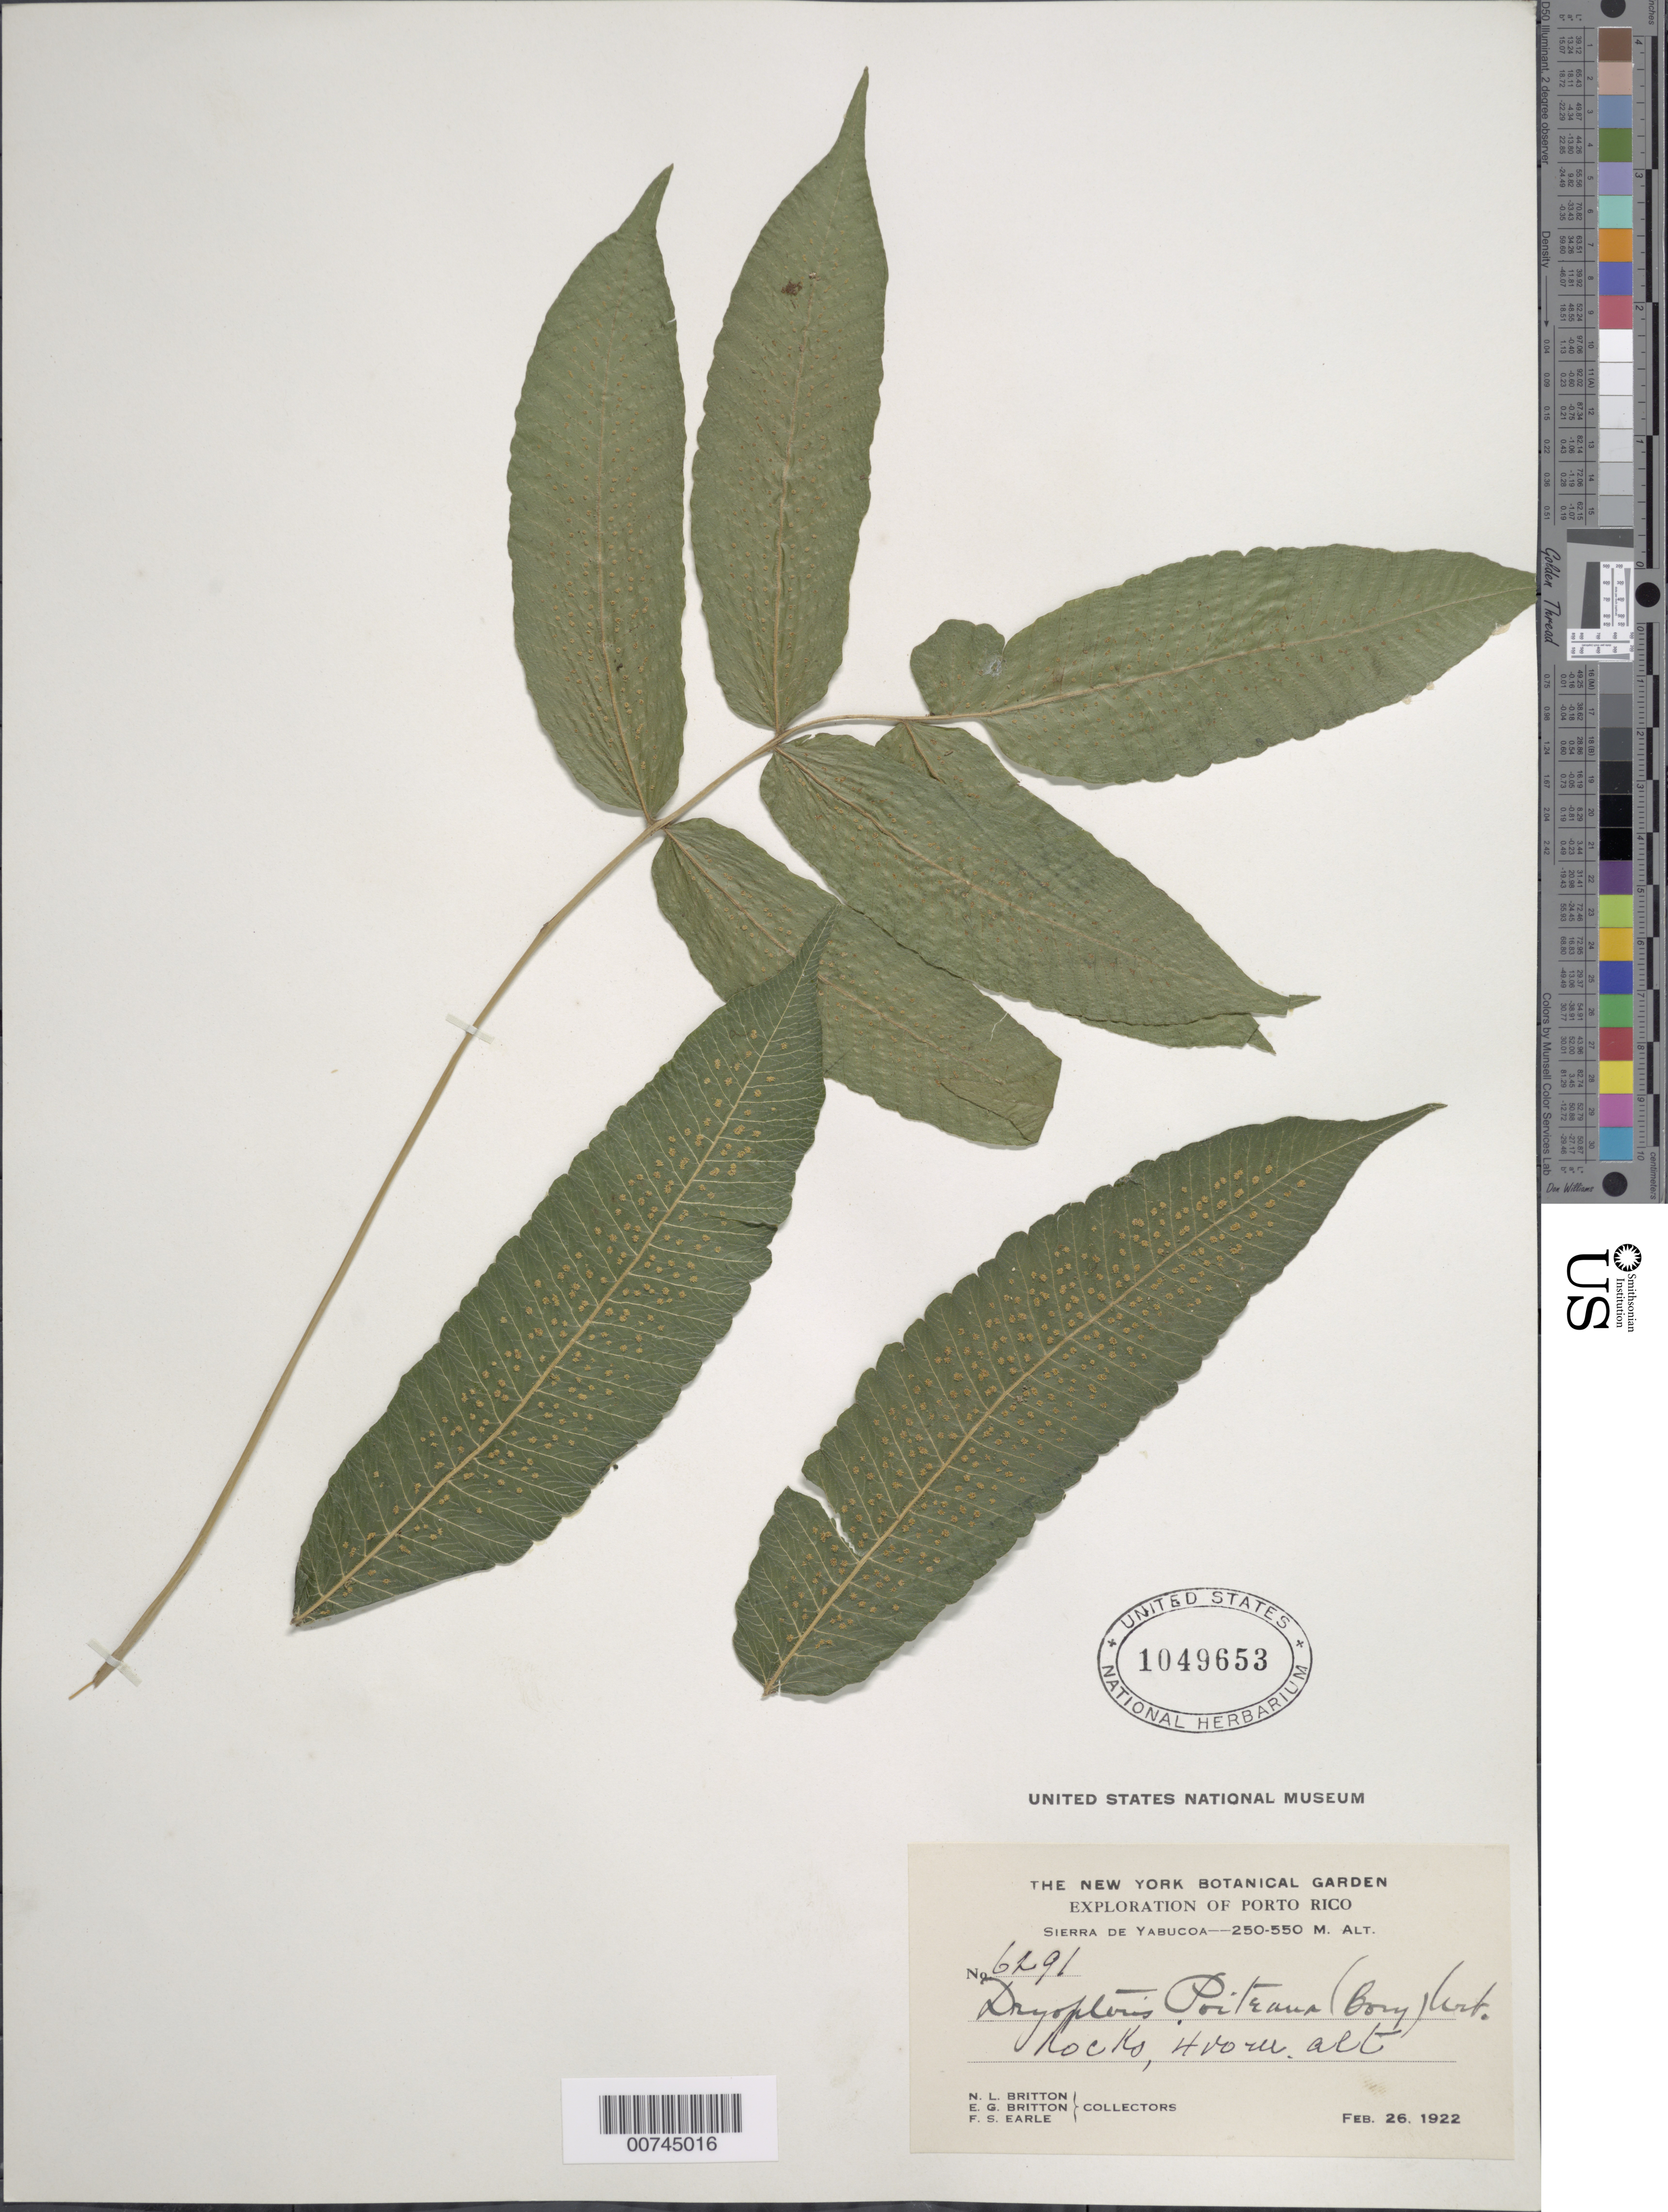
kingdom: Plantae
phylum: Tracheophyta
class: Polypodiopsida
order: Polypodiales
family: Thelypteridaceae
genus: Goniopteris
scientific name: Goniopteris poiteana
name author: (Bory) Ching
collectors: N. Britton, E. G. Britton & F. S. Earle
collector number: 6291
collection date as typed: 26 Feb 1922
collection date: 1922-02-26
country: Puerto Rico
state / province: Yabucoa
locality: Sierra de Yabucoa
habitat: Rocks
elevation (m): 400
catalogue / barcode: US 1049653